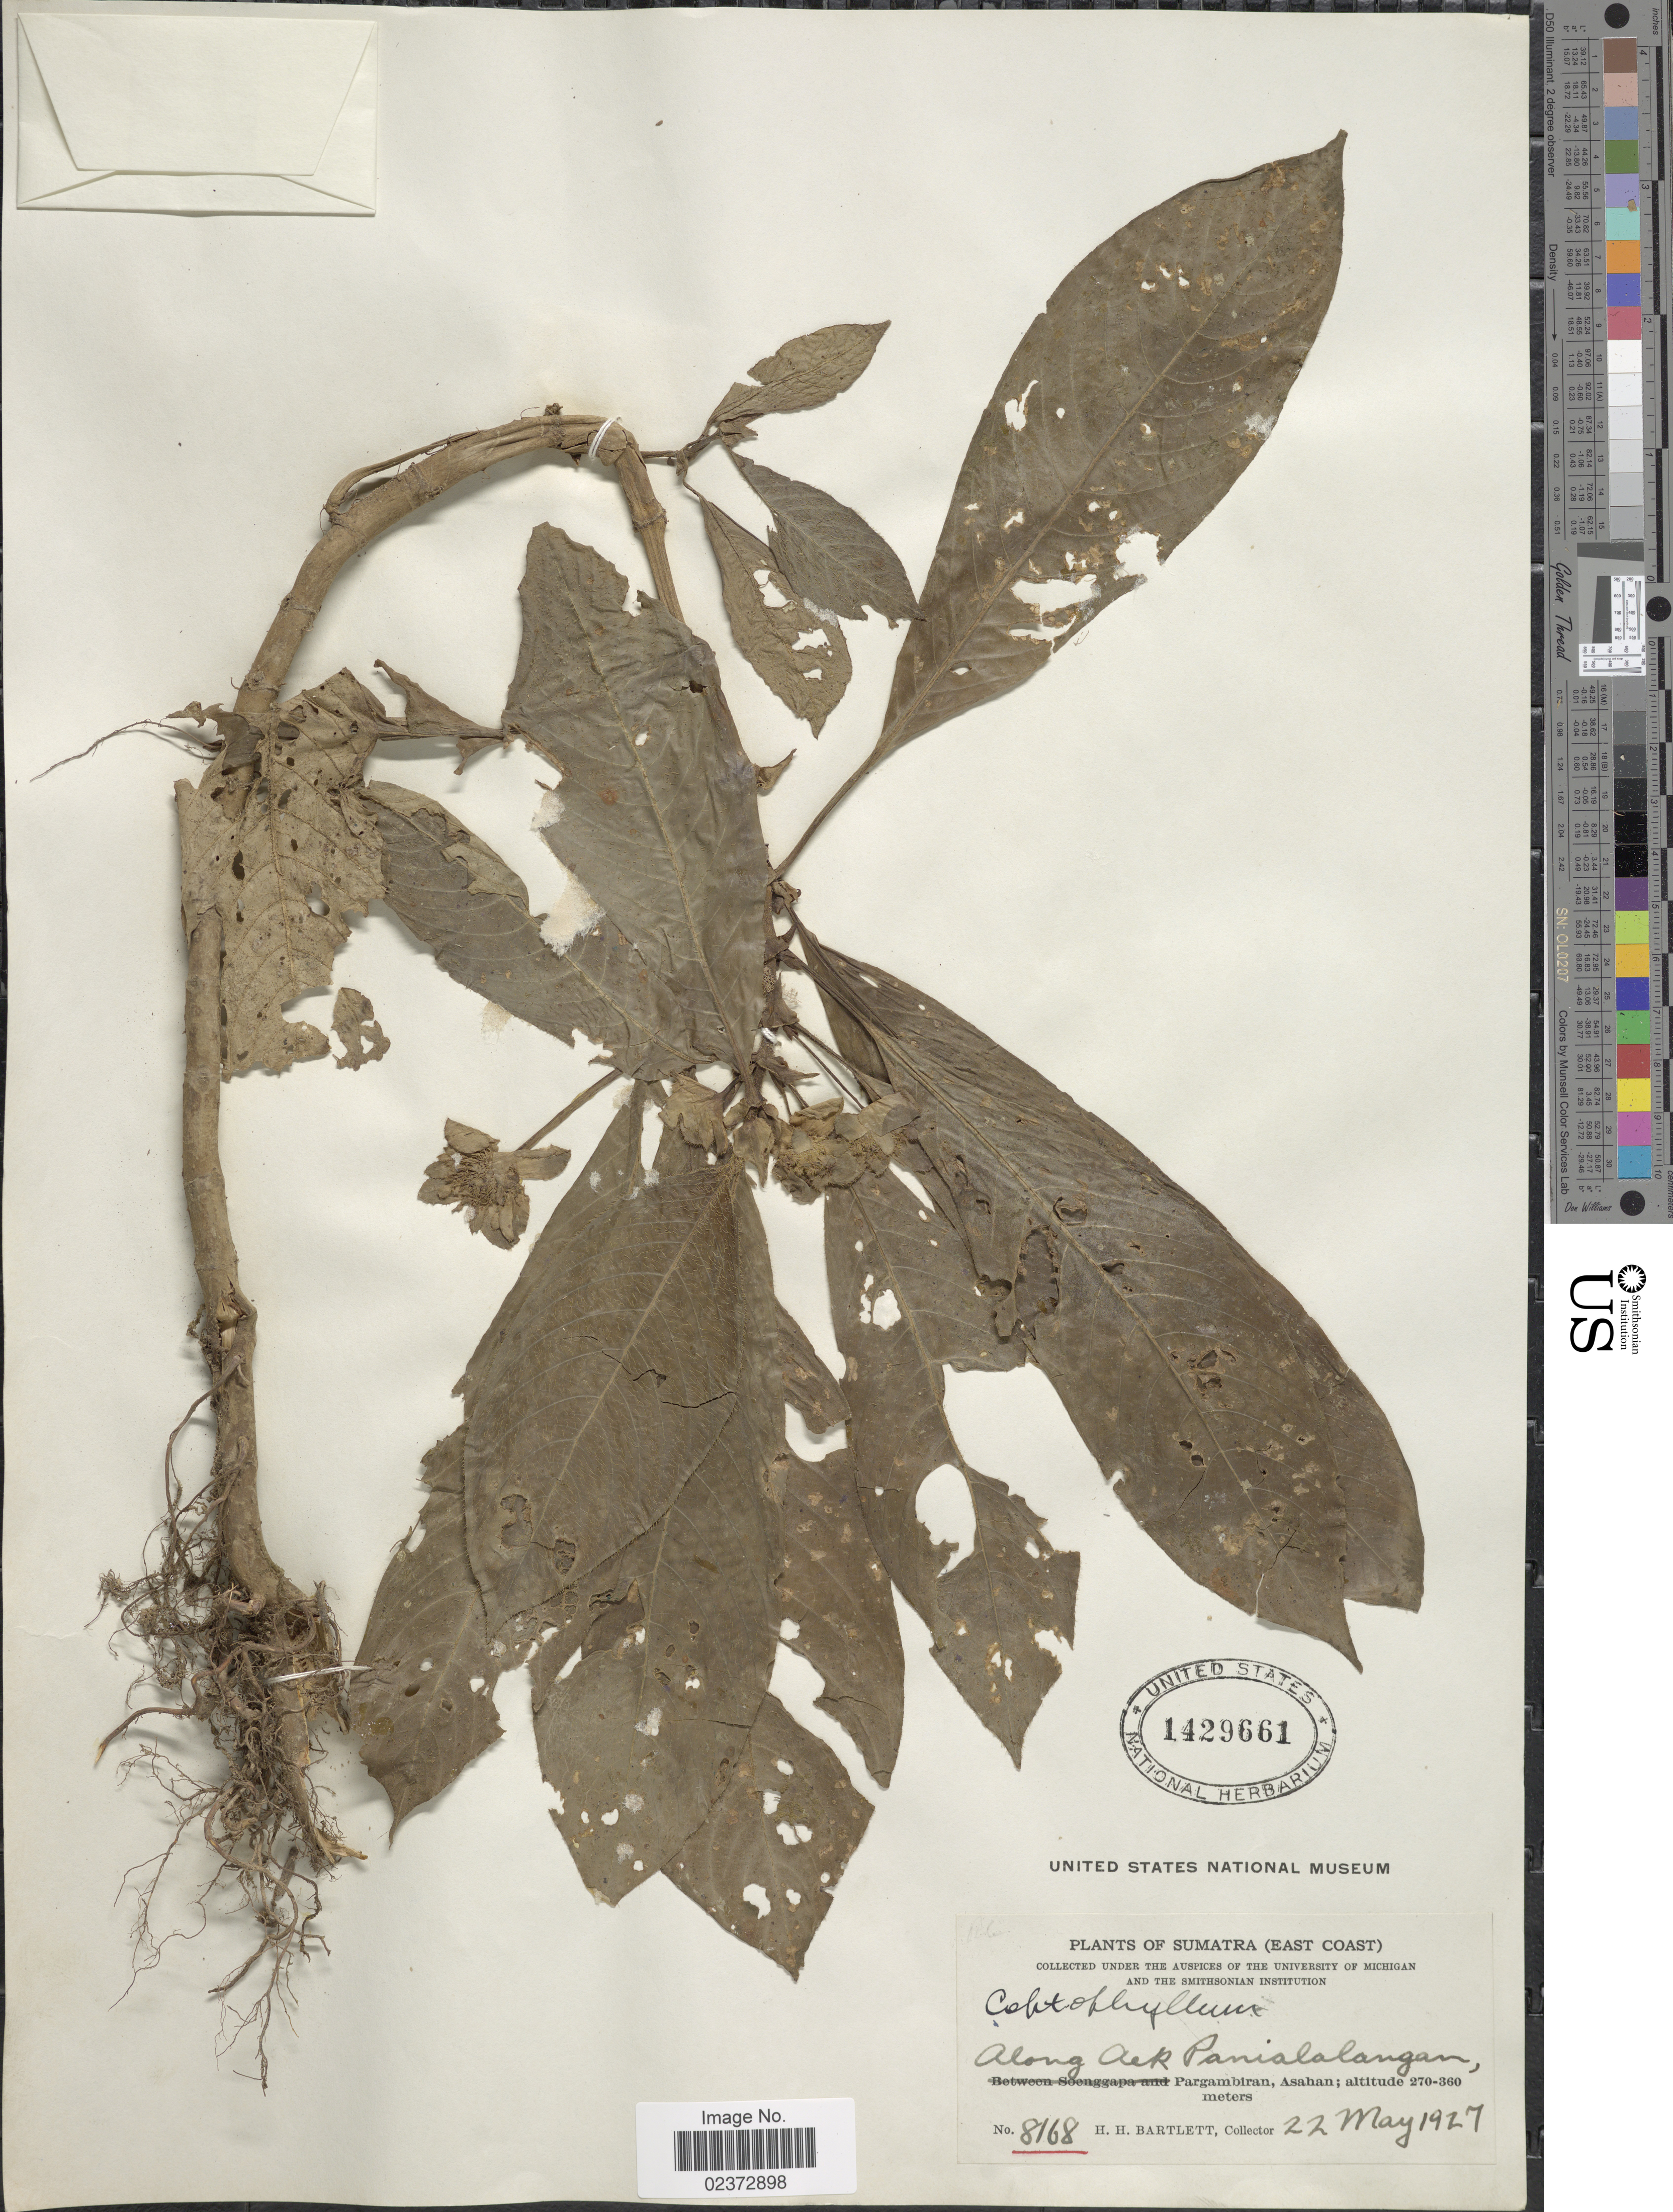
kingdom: Plantae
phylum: Tracheophyta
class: Magnoliopsida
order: Gentianales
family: Rubiaceae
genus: Coptophyllum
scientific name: Coptophyllum sp.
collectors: H. H. Bartlett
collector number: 8168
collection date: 1927-05-22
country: Indonesia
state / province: Sumatra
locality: (East Coast), Along Aek Panialalangan, Pargambiran, Asahan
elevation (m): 270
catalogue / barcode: US 1429661